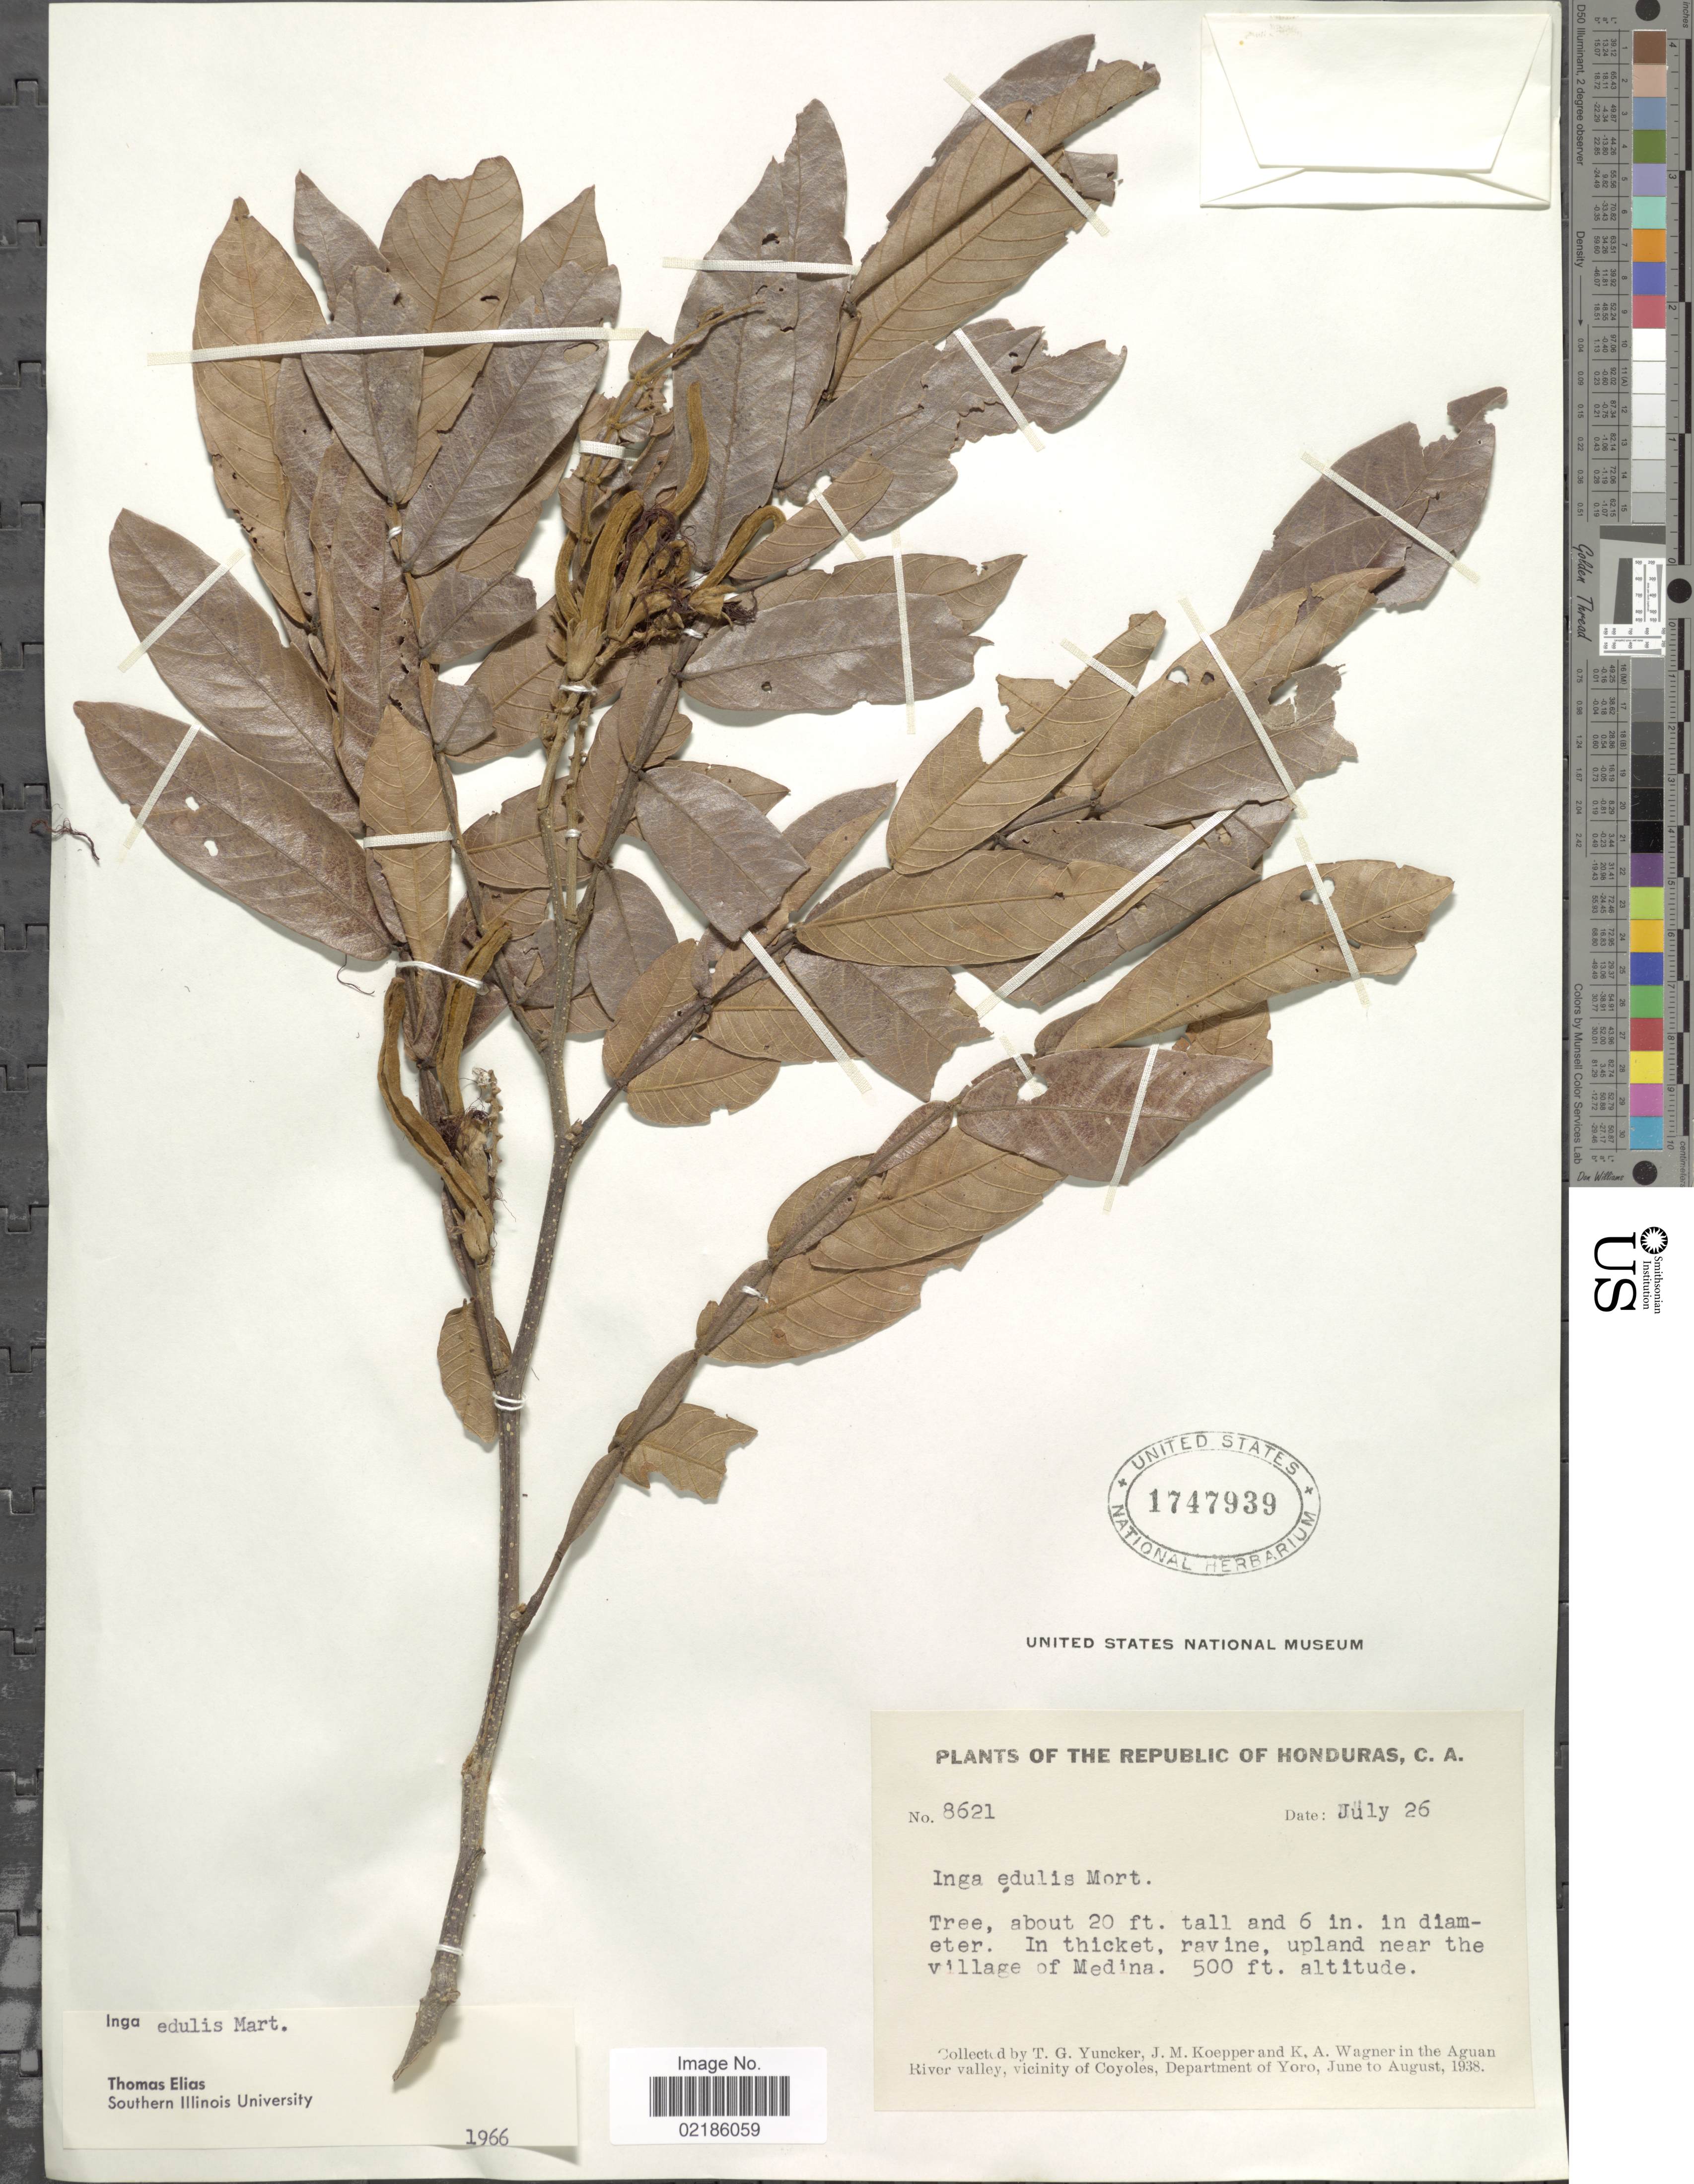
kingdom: Plantae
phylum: Tracheophyta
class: Magnoliopsida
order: Fabales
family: Fabaceae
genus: Inga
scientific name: Inga edulis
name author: Mart.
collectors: T. G. Yuncker, J. M. Koepper & K. A. Wagner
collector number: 8612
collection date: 1938-07-26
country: Honduras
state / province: Yoro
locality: Aguan River valley, vicinity of Coyoles. In thicket, ravine, upland near the village of Medina.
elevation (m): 152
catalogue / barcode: US 1747939